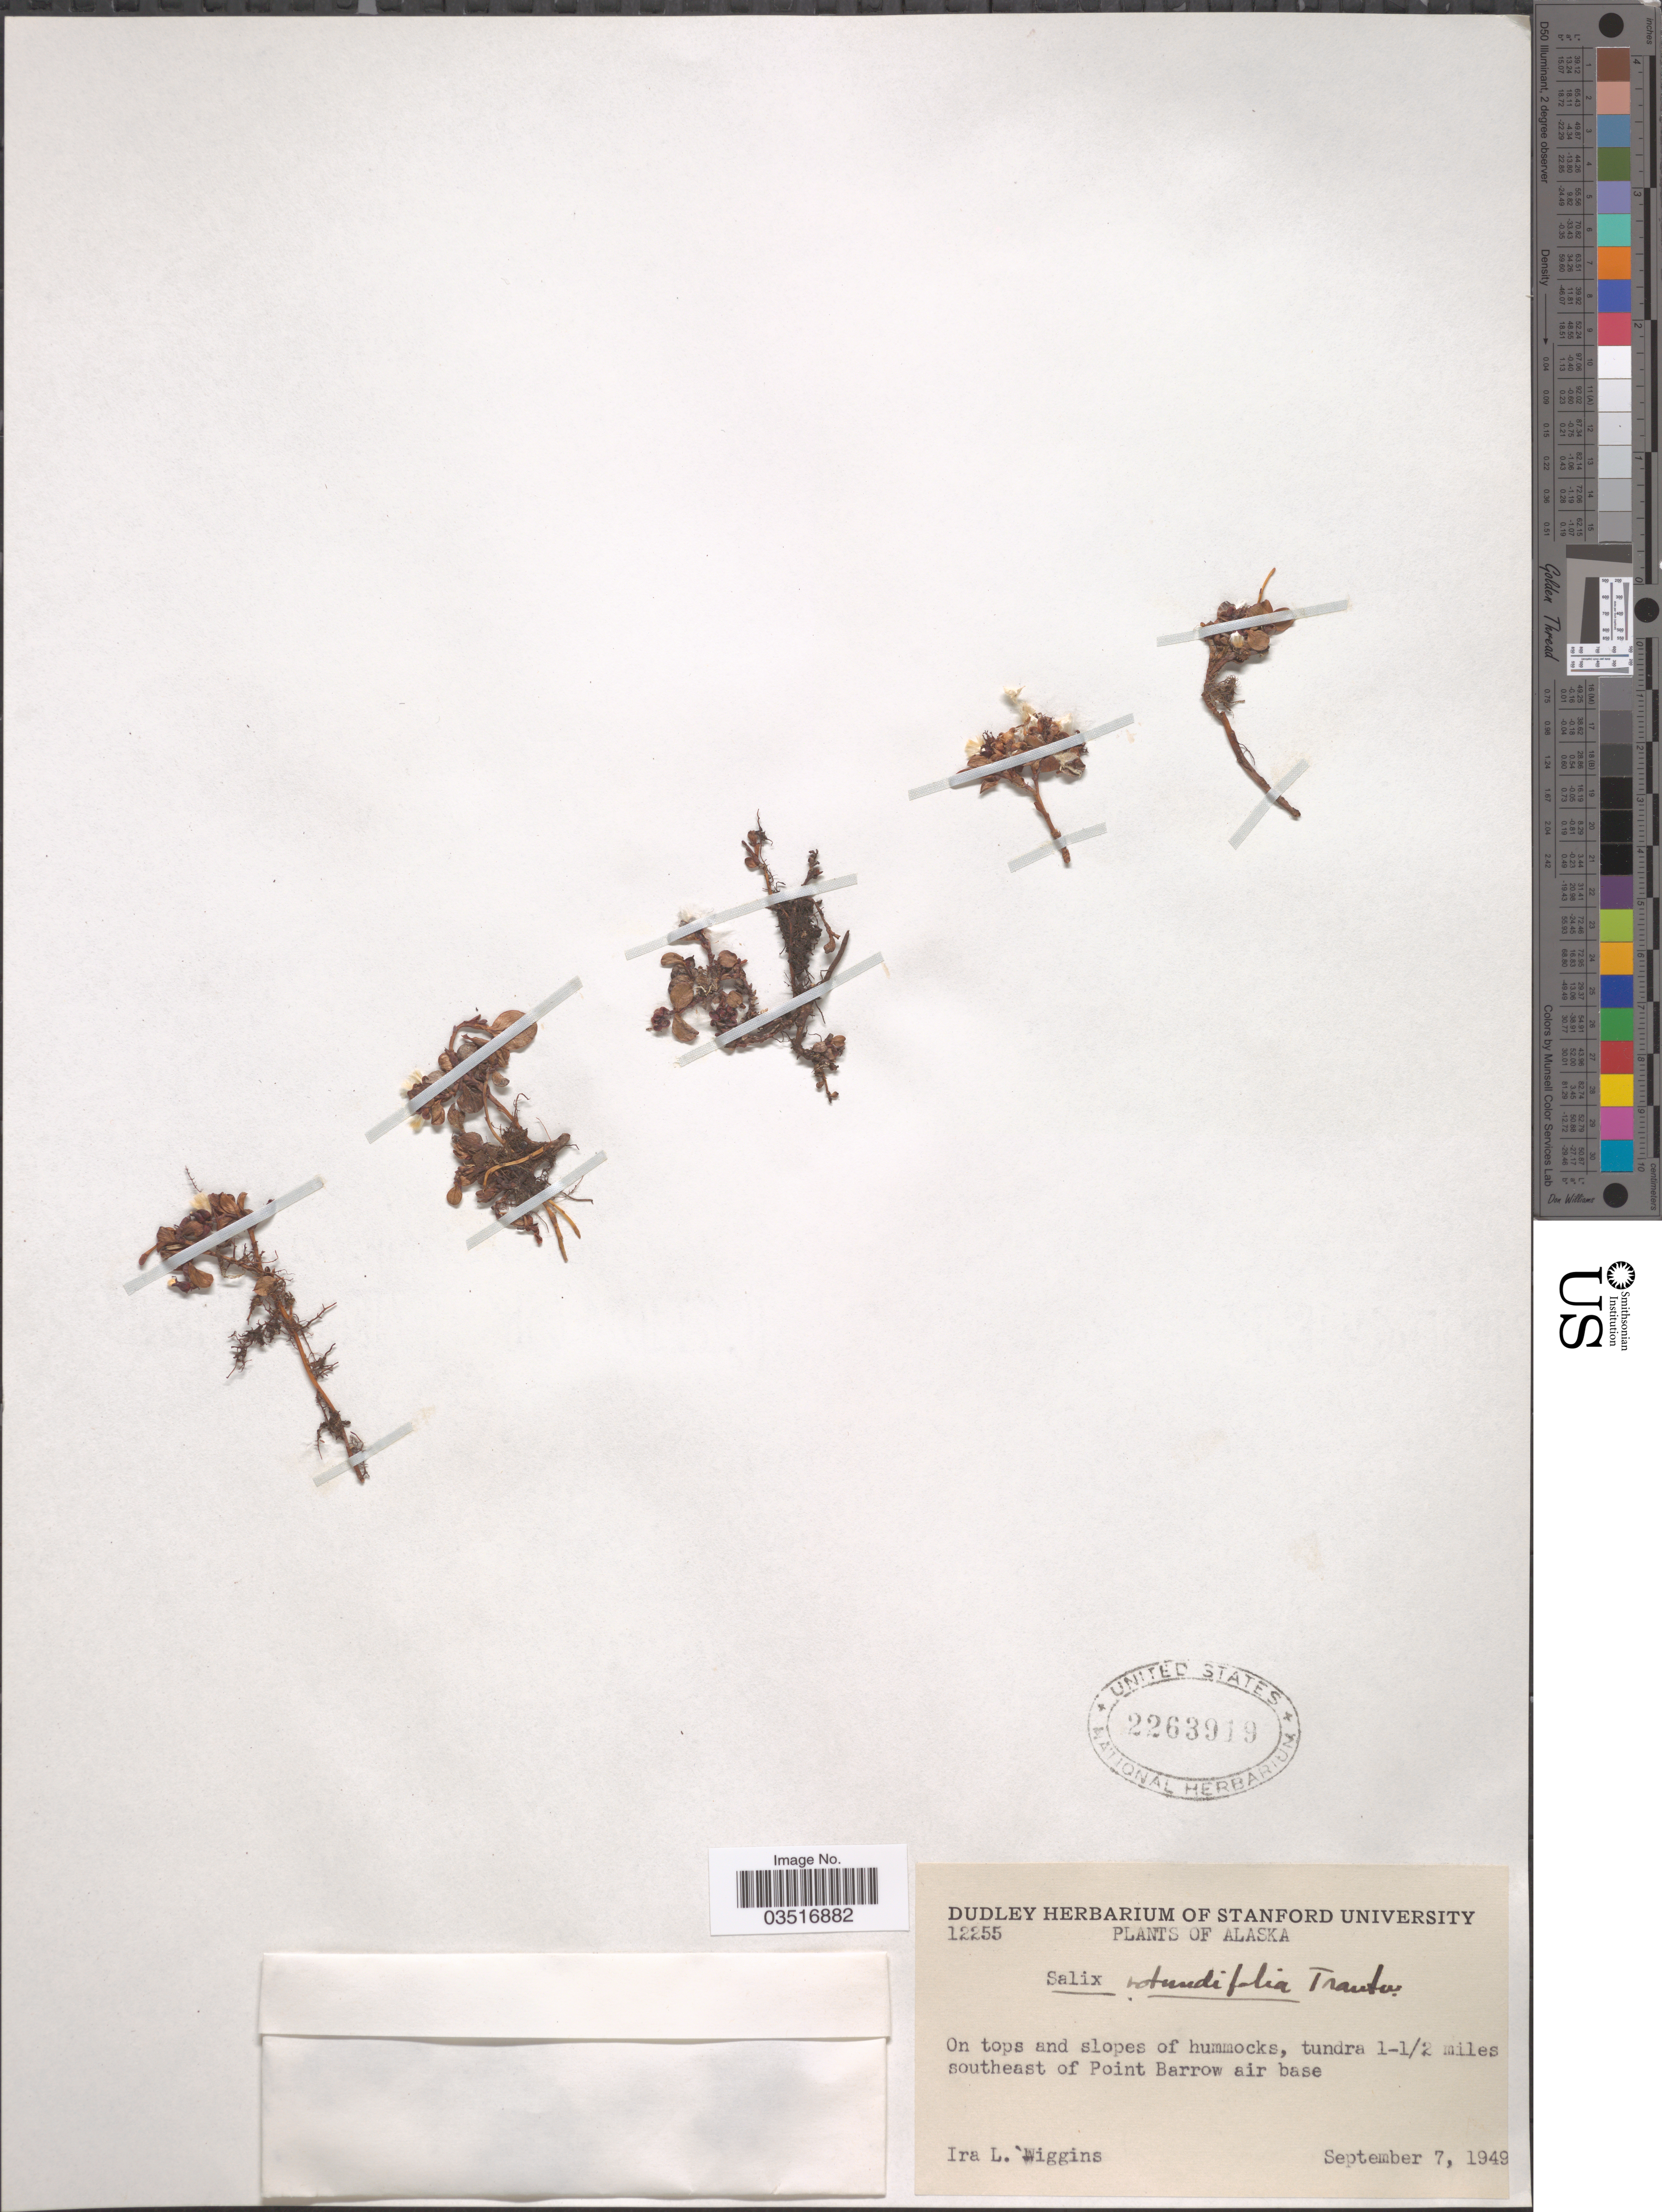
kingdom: Plantae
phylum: Tracheophyta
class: Magnoliopsida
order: Malpighiales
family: Salicaceae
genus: Salix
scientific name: Salix rotundifolia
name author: Trautv.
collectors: I. L. Wiggins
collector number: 12255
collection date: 1949-09-07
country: United States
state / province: Alaska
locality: On tops and slopes of hummocks, tundra 1-1/2 miles southeast of Point Barrow air base.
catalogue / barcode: US 2263919